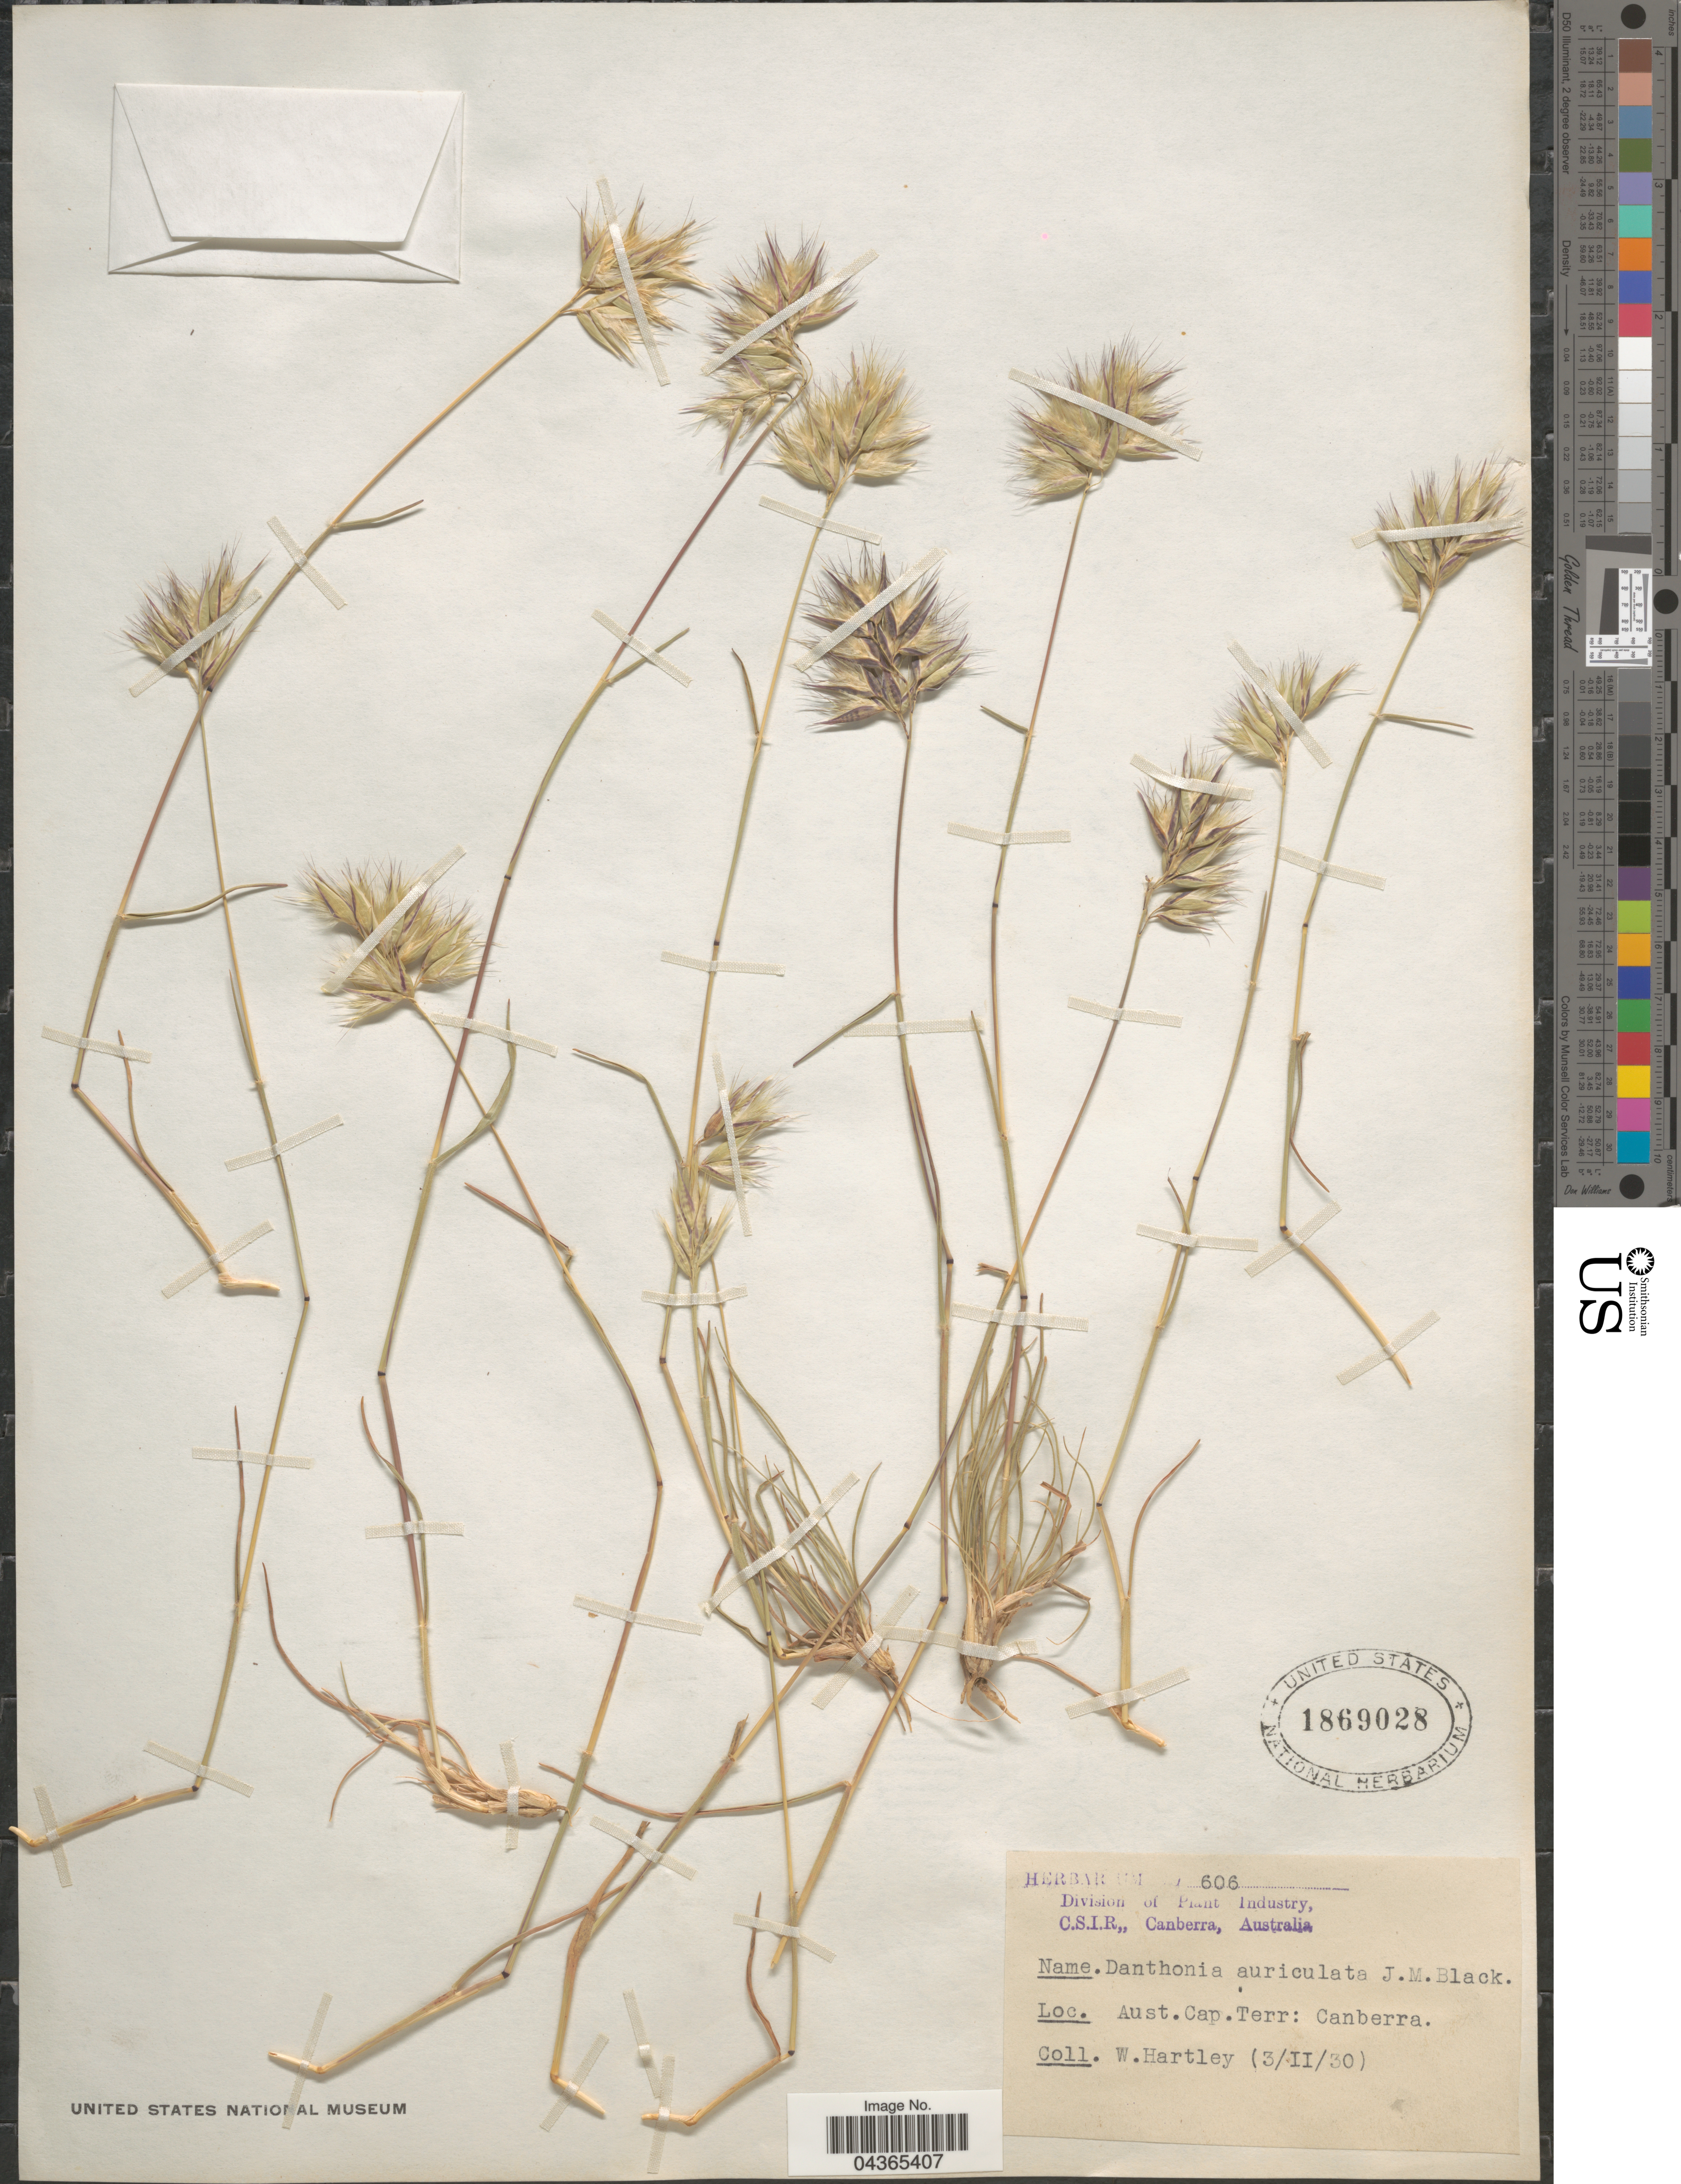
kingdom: Plantae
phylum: Tracheophyta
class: Liliopsida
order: Poales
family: Poaceae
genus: Rytidosperma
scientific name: Rytidosperma auriculatum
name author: (J.M. Black) Connor & Edgar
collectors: W. Hartley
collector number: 606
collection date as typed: Transcribed d/m/y: 3/2/30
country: Australia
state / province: Australian Capital Territory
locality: Aust. Cap. Terr: Canberra.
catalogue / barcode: US 1869028